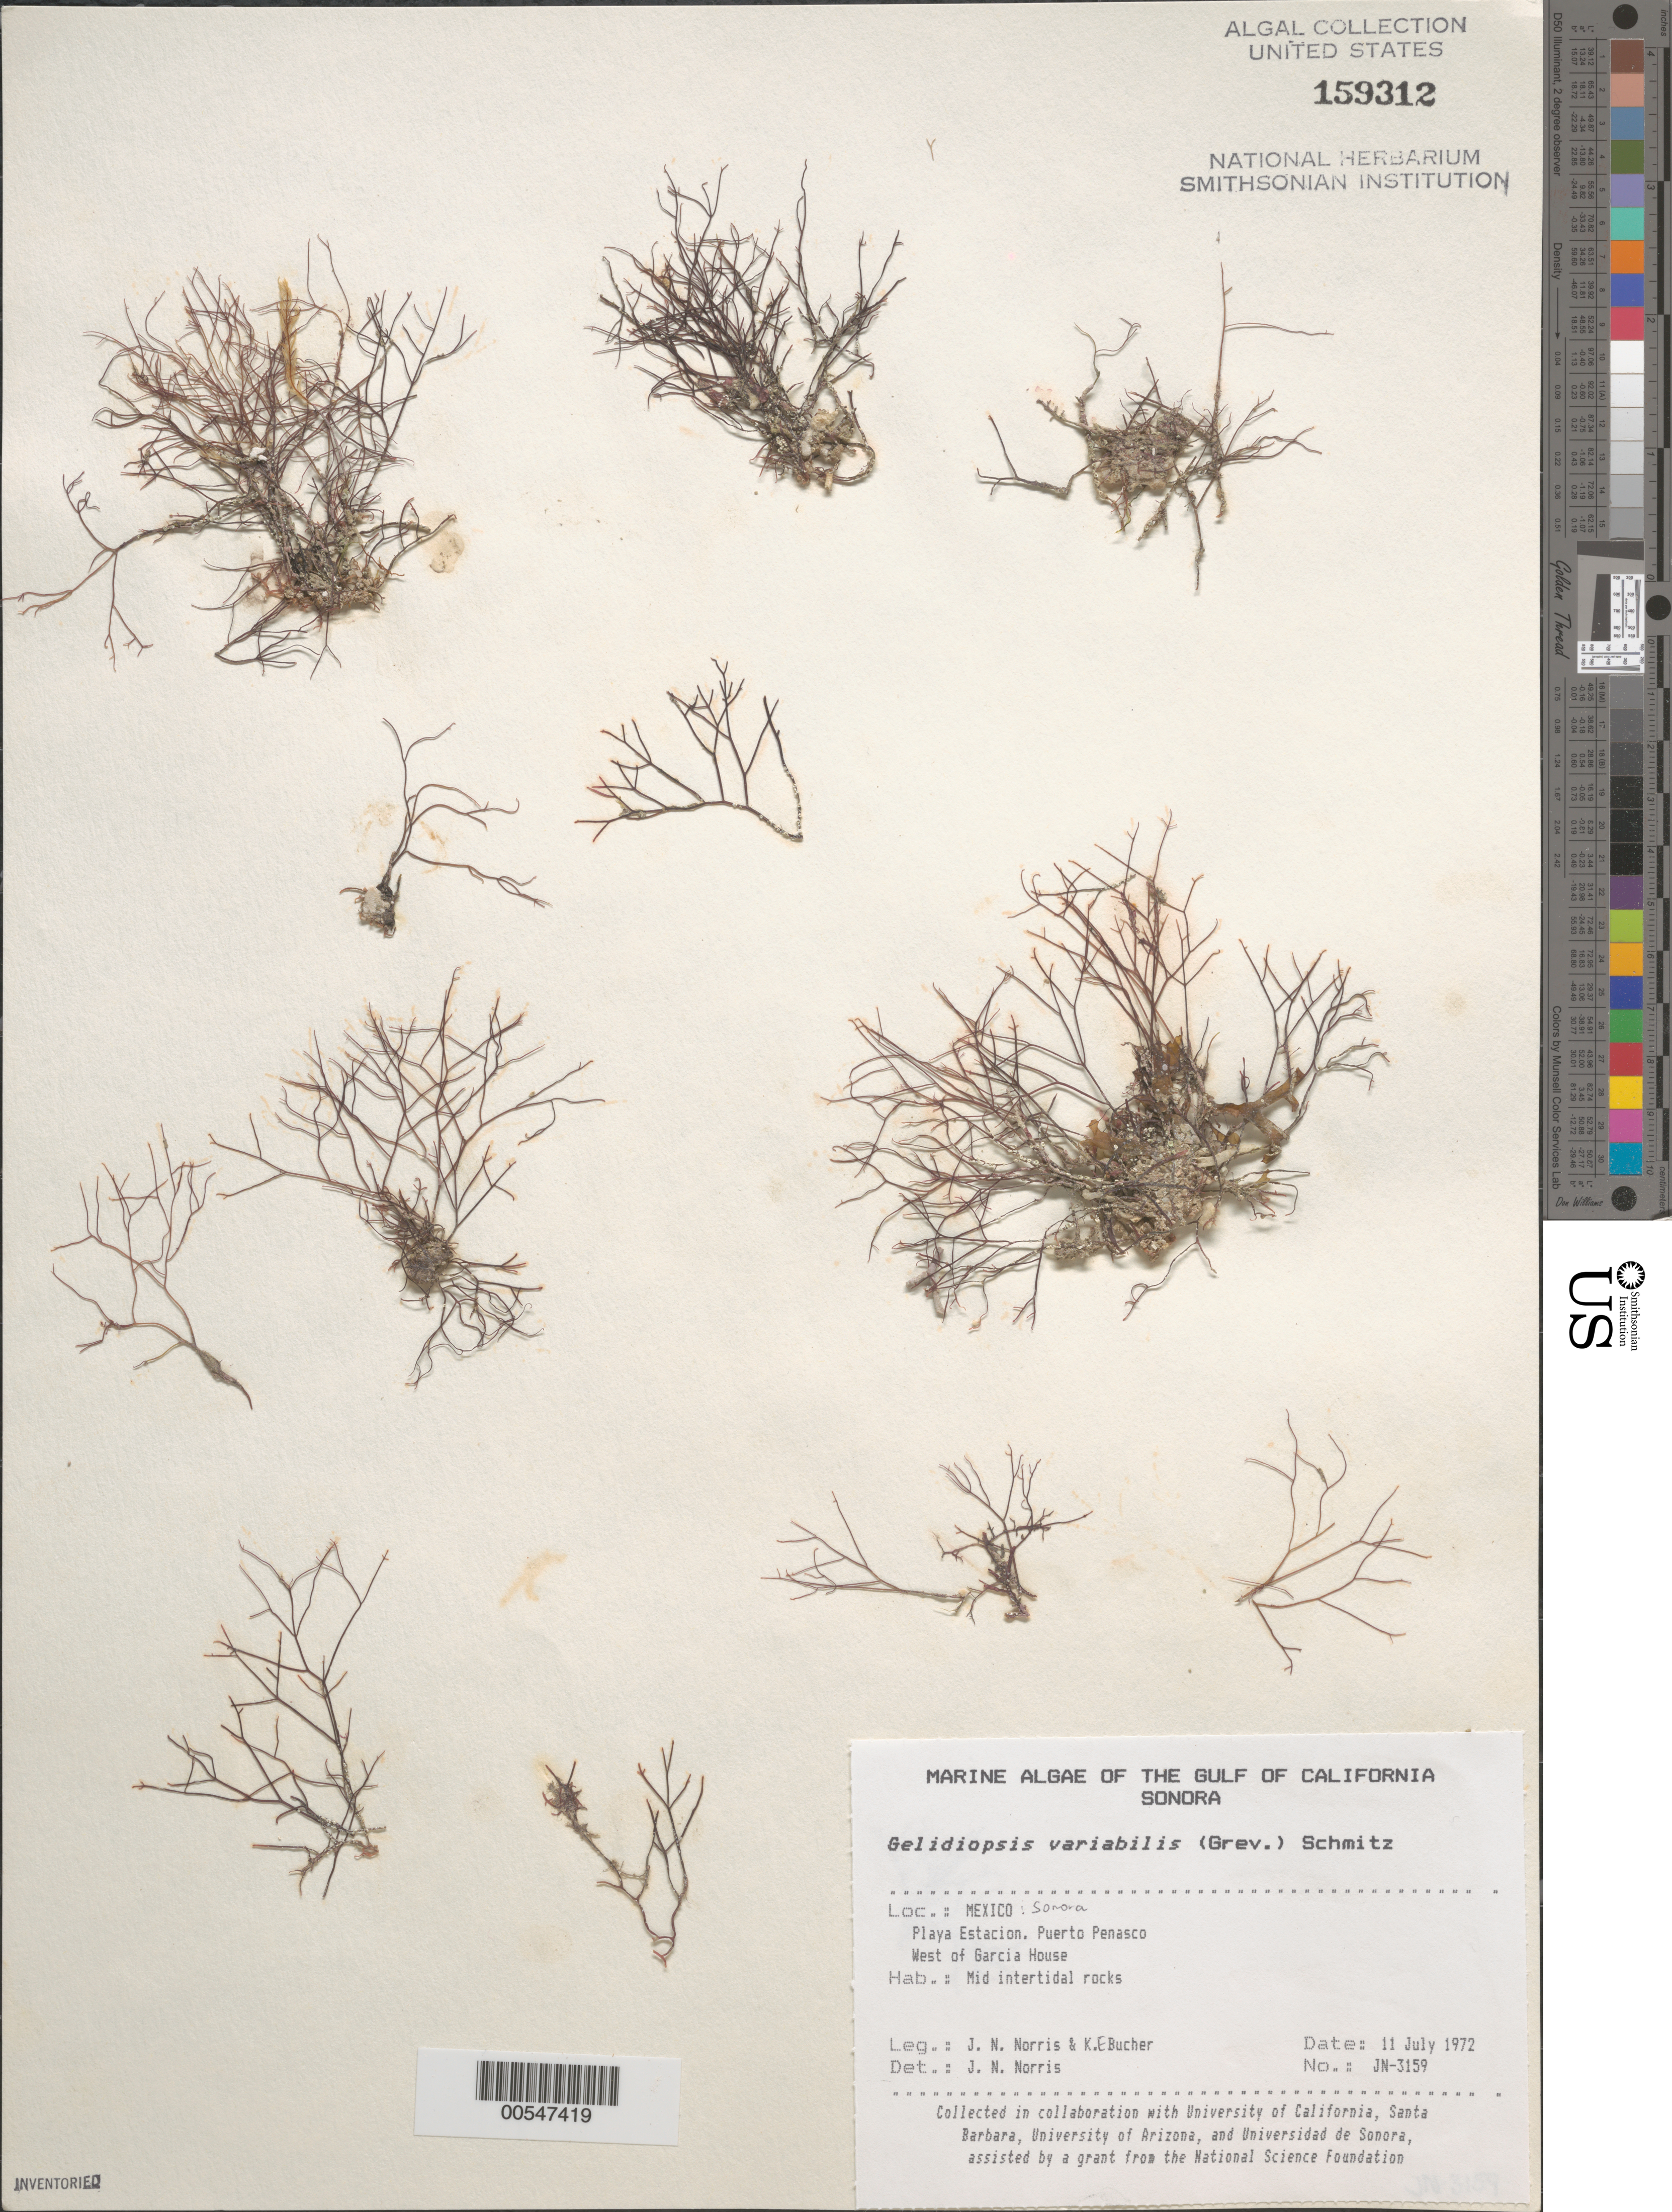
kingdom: Plantae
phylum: Rhodophyta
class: Florideophyceae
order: Rhodymeniales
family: Lomentariaceae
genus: Ceratodictyon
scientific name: Ceratodictyon variabile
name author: (J. Agardh) R.E. Norris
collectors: J. N. Norris & K. E. Bucher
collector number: JN-3159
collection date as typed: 11 Jul 1972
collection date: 1972-07-11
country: Mexico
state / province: Sonora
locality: Playa Estacion, Puerto Penasco, west of Garcia House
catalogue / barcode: US 159312